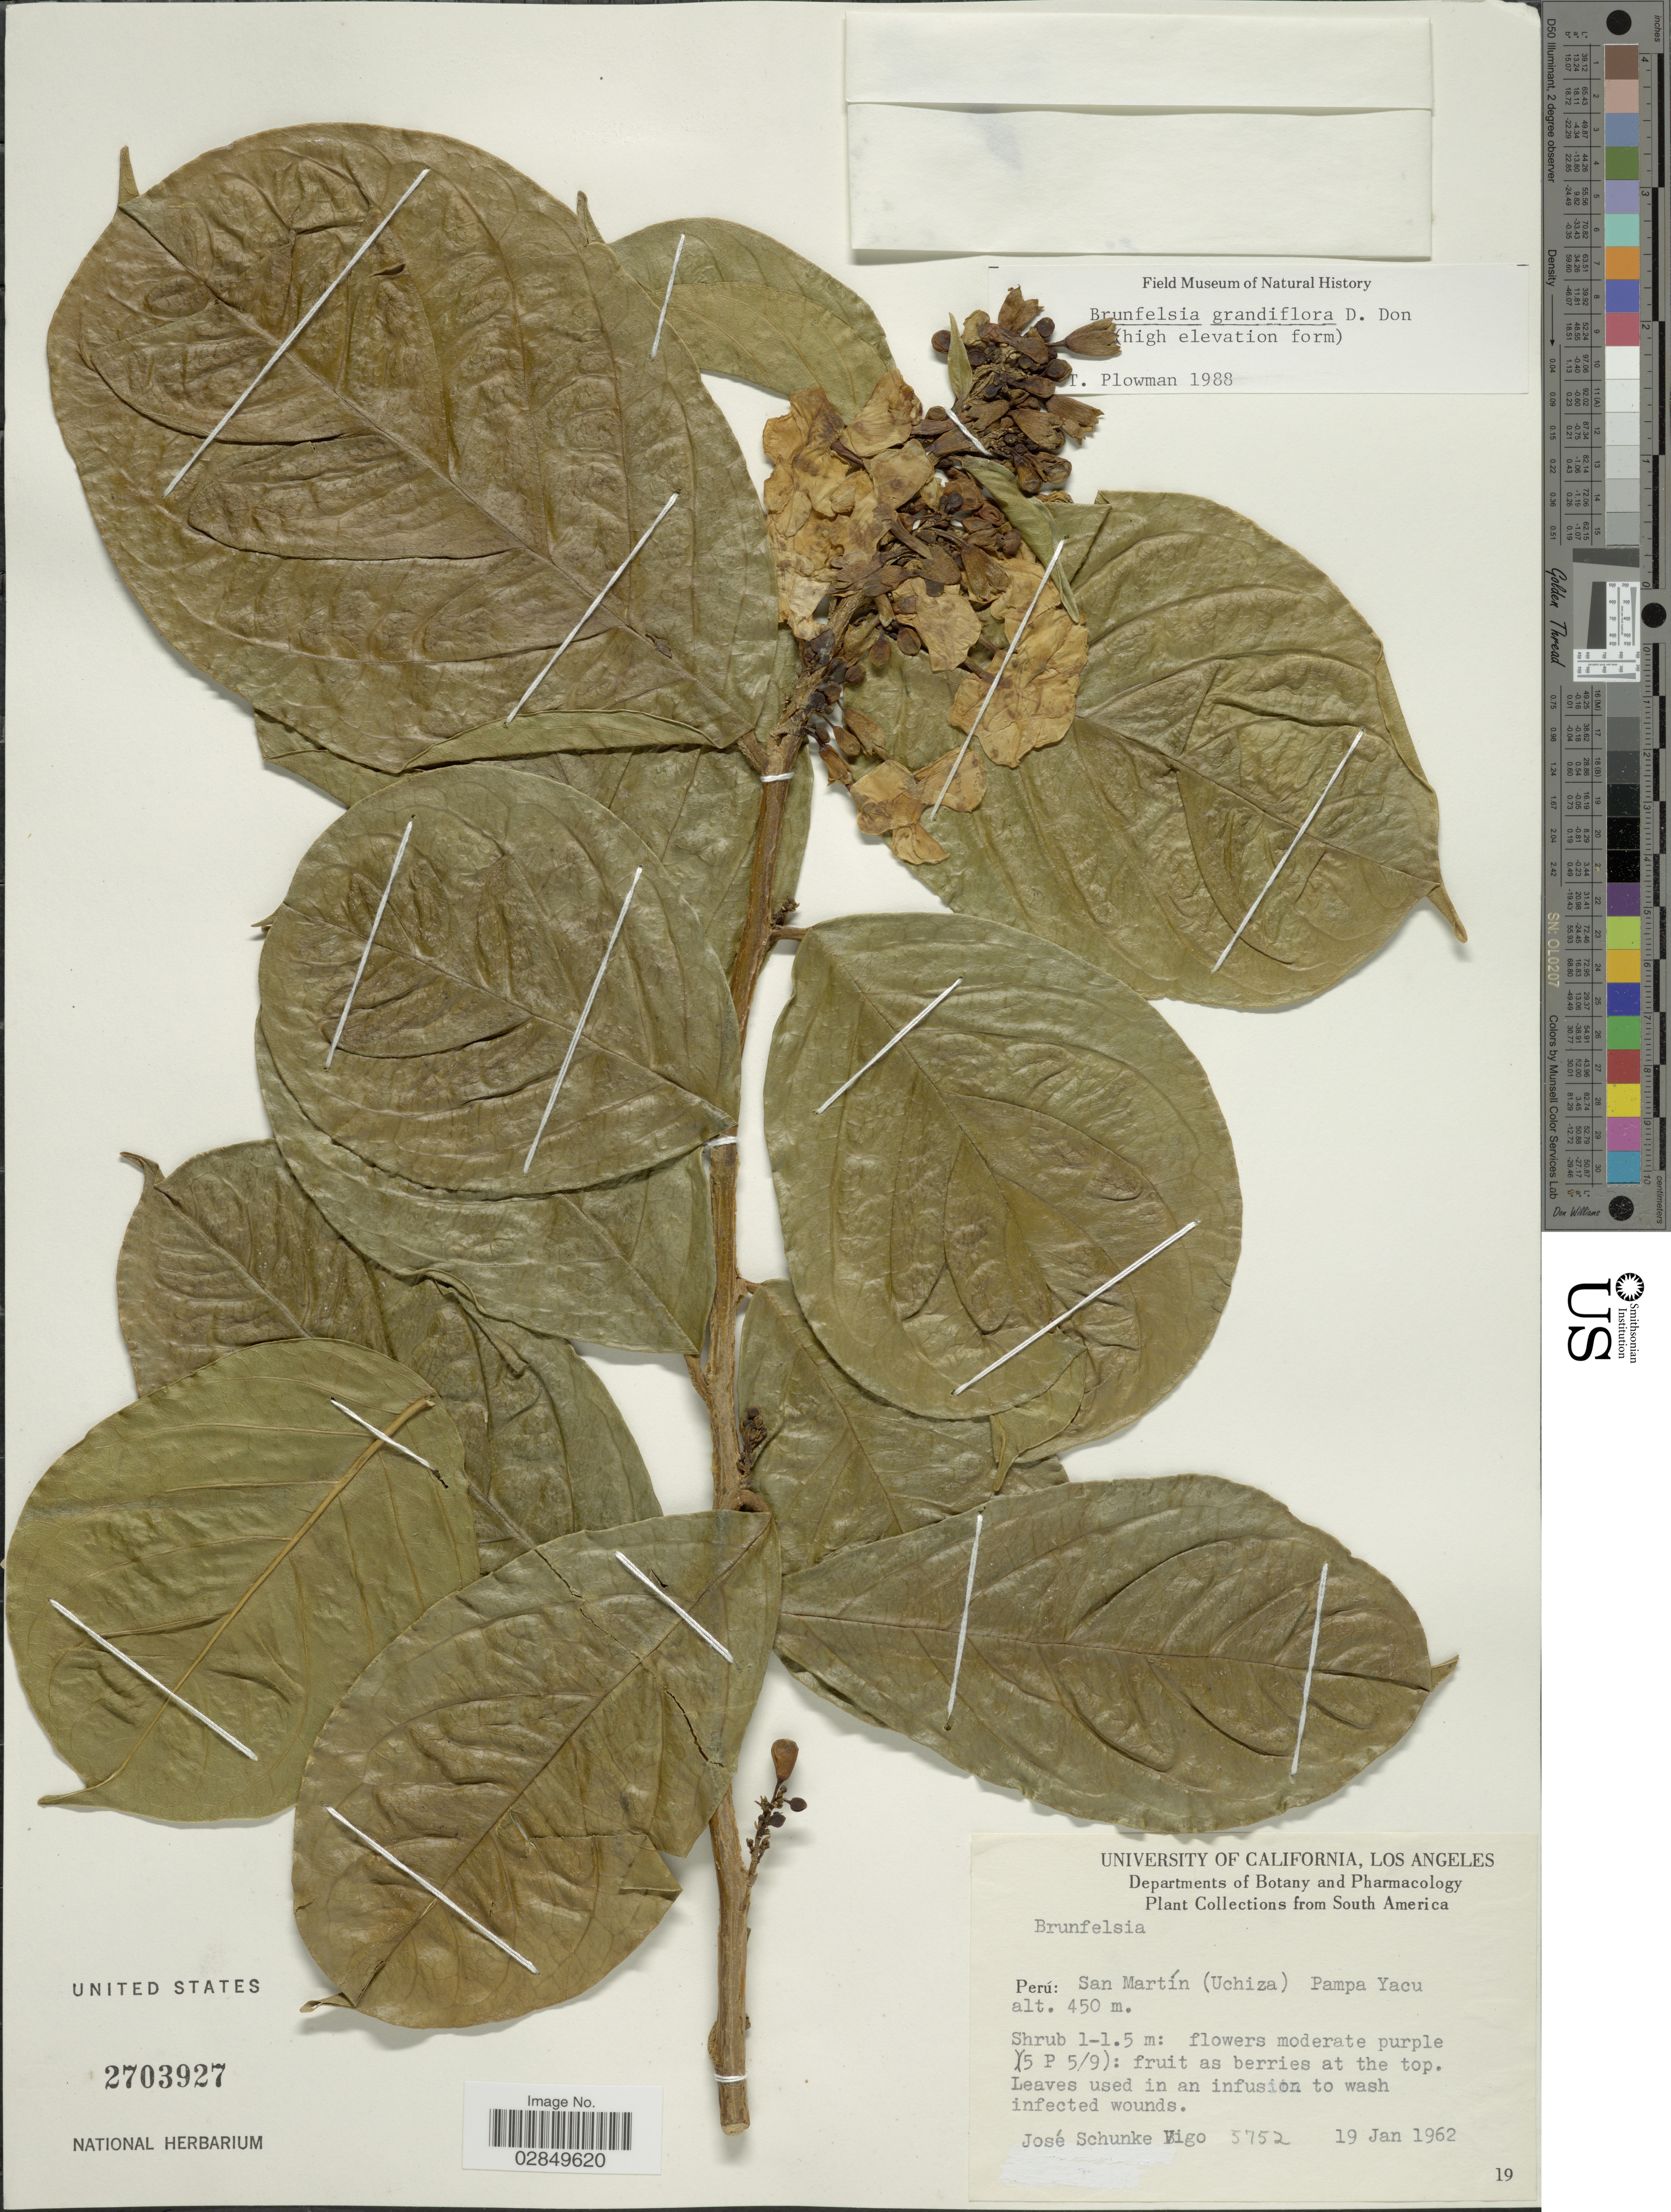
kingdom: Plantae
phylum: Tracheophyta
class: Magnoliopsida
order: Solanales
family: Solanaceae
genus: Brunfelsia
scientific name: Brunfelsia grandiflora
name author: D. Don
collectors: J. Schunke Vigo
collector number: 5752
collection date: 1962-01-19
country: Peru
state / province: San Martín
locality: San Martín (Uchiza) Pampa Yacu.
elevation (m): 450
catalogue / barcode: US 2703927